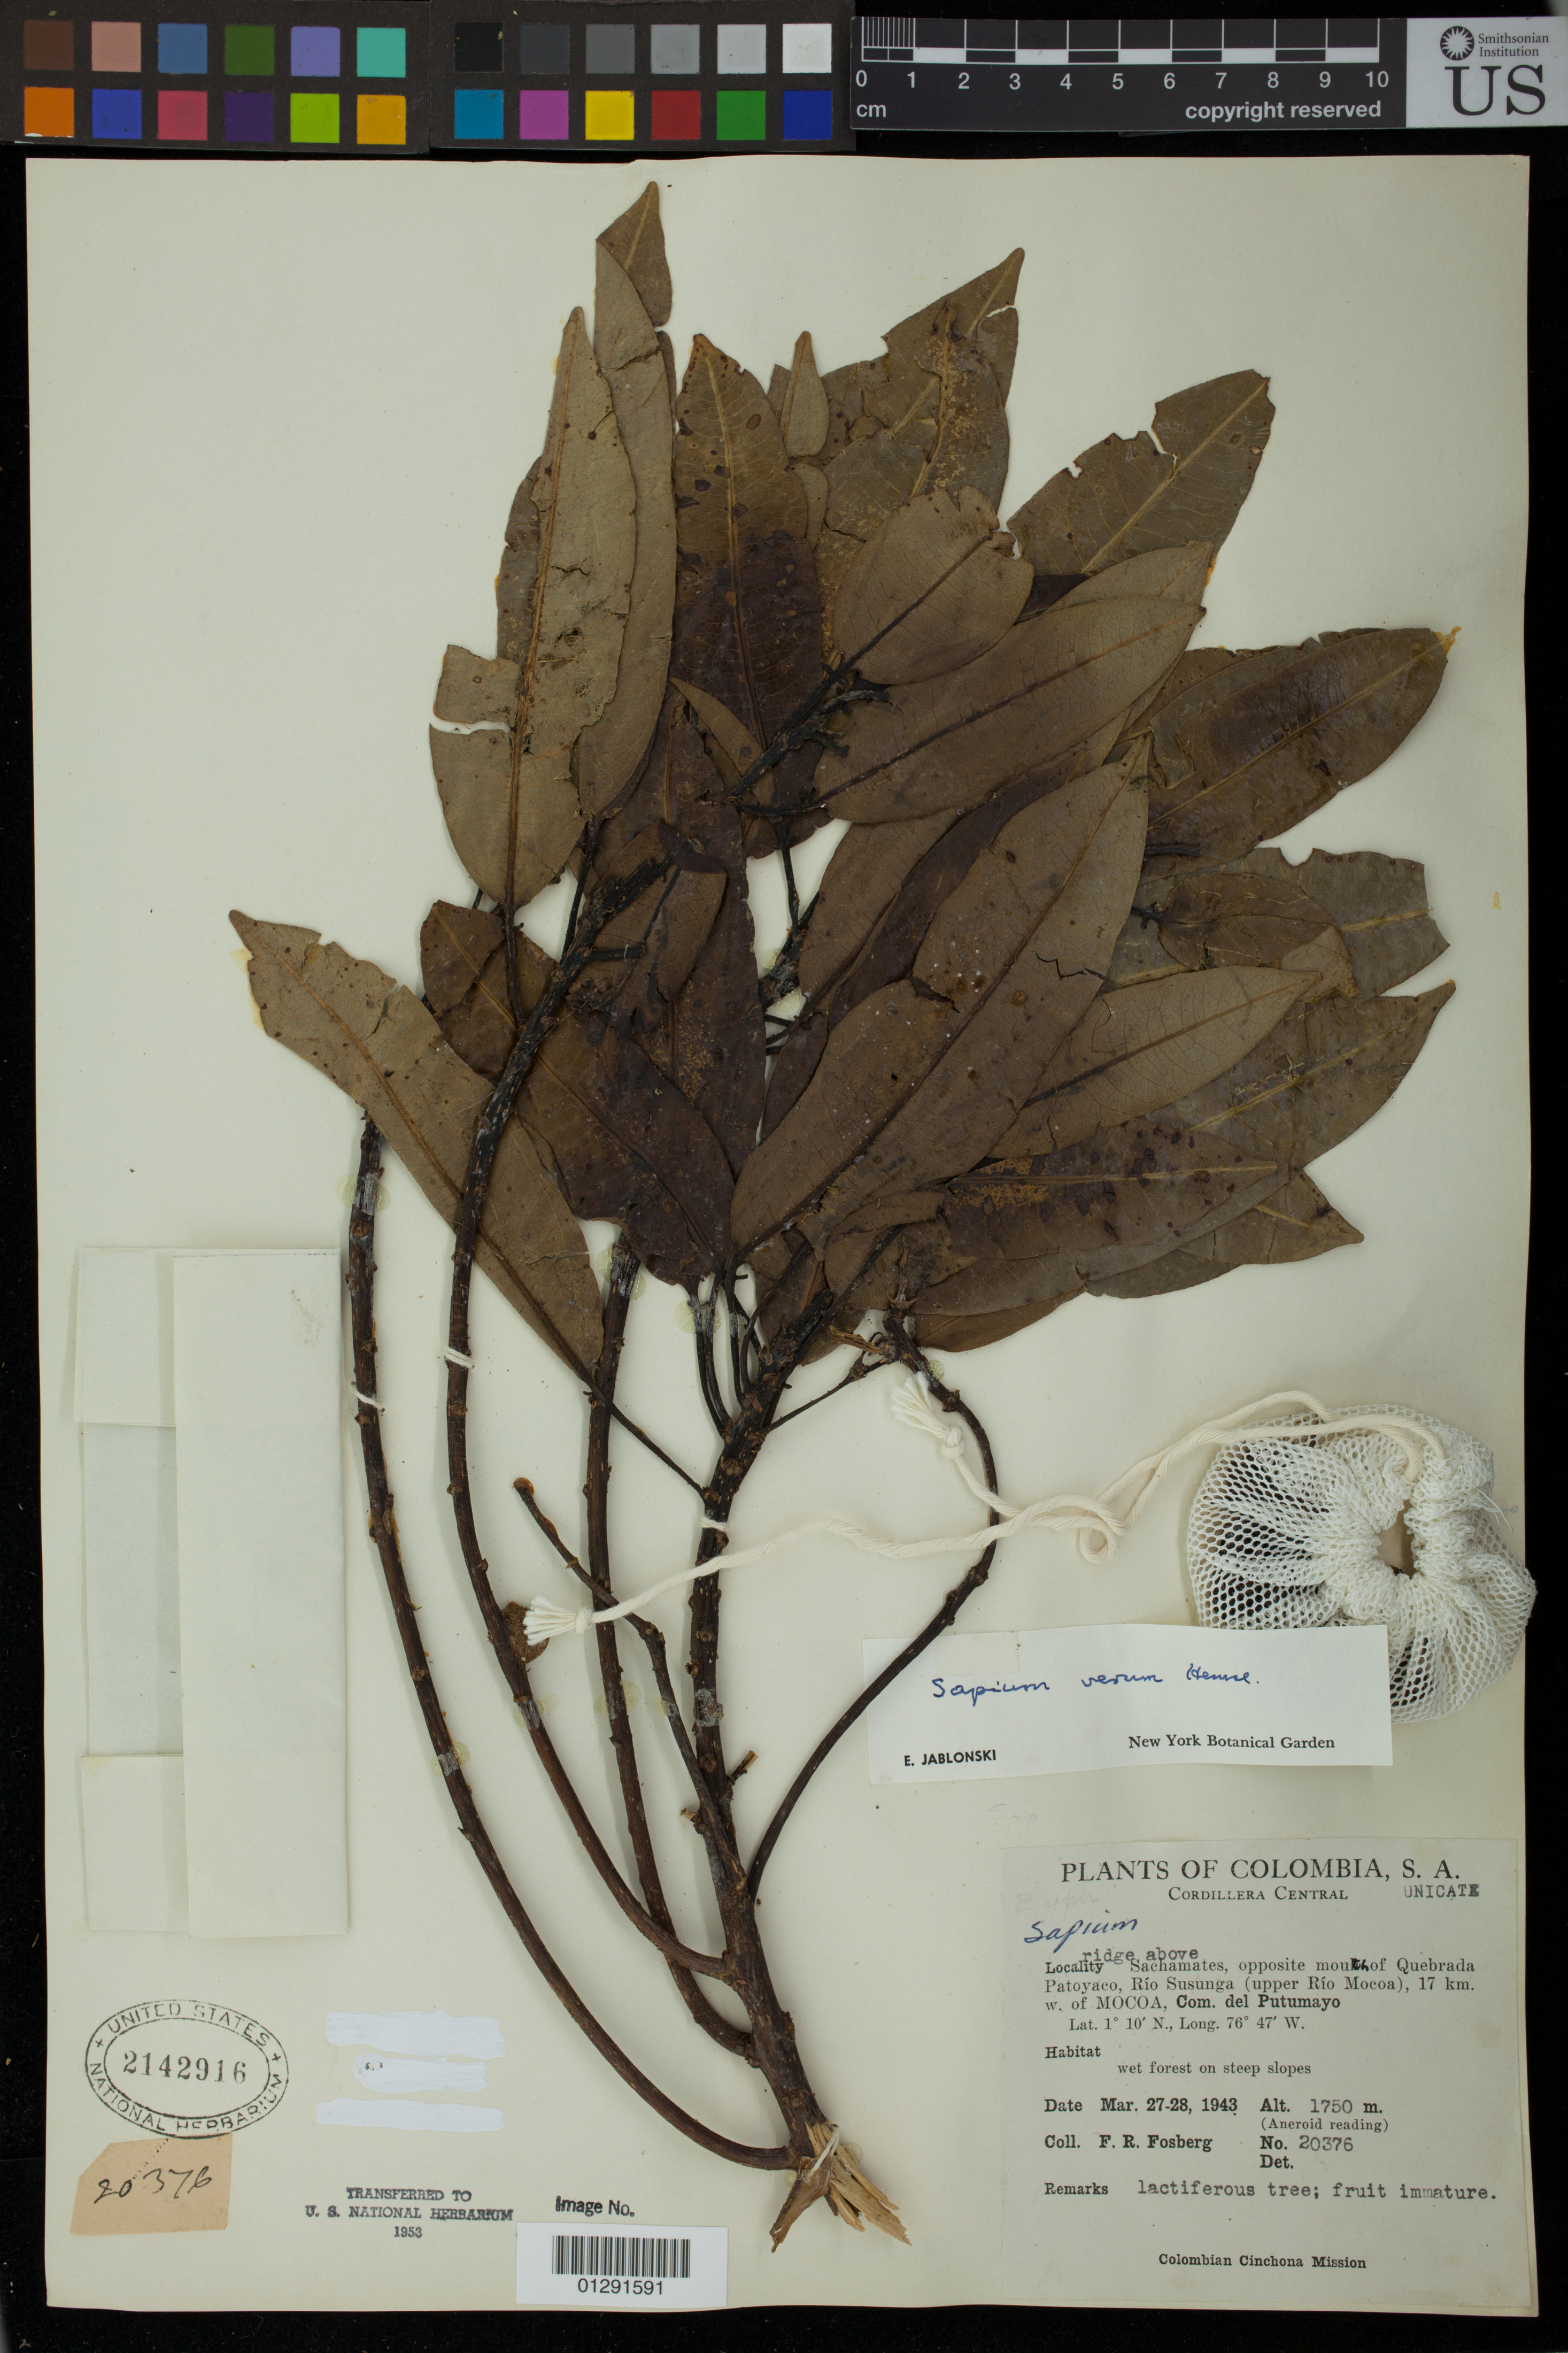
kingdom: Plantae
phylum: Tracheophyta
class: Magnoliopsida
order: Malpighiales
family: Euphorbiaceae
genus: Sapium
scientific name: Sapium stylare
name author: Müll. Arg.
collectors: F. R. Fosberg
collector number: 20376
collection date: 1943-03-27/1943-03-28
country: Colombia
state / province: Putumayo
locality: Ridge above Sachamates, opposite mouth of Quebrada Patoyaco, Rio Susiunga (Upper Rio Moca), 17 kilometers W of Mocoa.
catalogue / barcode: US 2142916